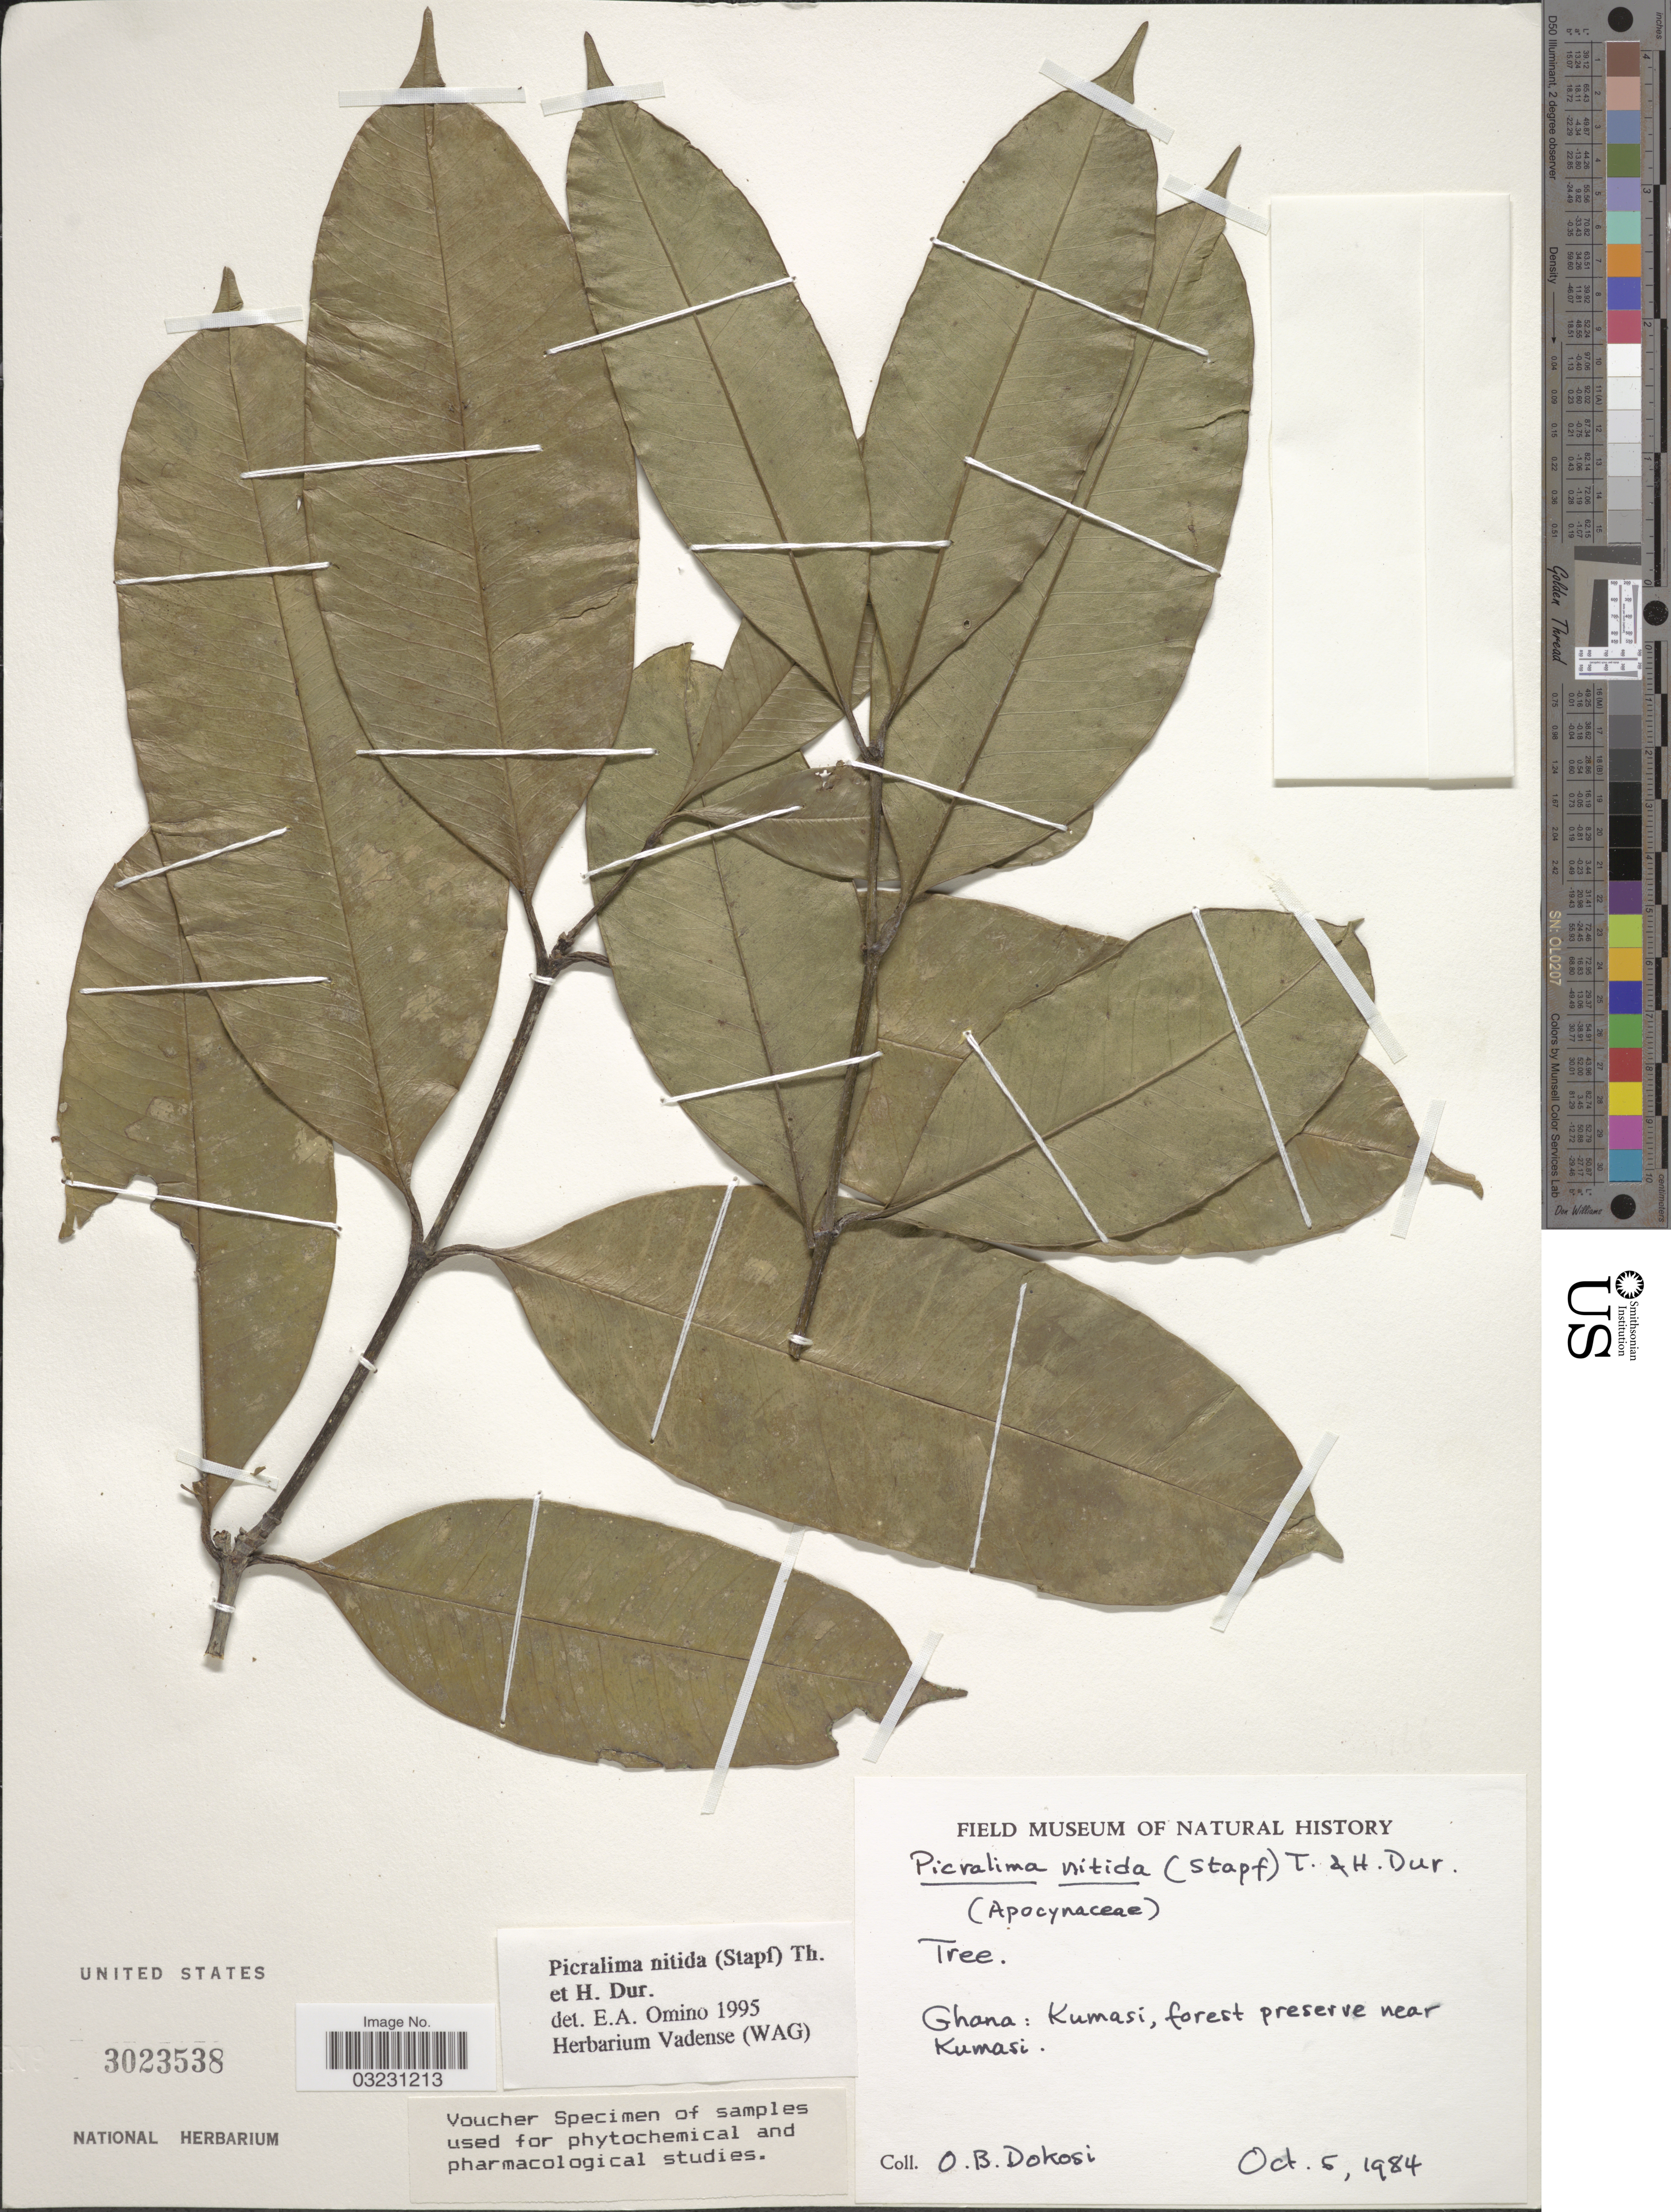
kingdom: Plantae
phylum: Tracheophyta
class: Magnoliopsida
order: Gentianales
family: Apocynaceae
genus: Picralima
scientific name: Picralima nitida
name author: (Stapf) Thomson & H. Durand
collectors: O. Dokosi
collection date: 1984-10-06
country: Ghana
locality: Kumasi, forest preserve near Kumasi.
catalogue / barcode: US 3023538